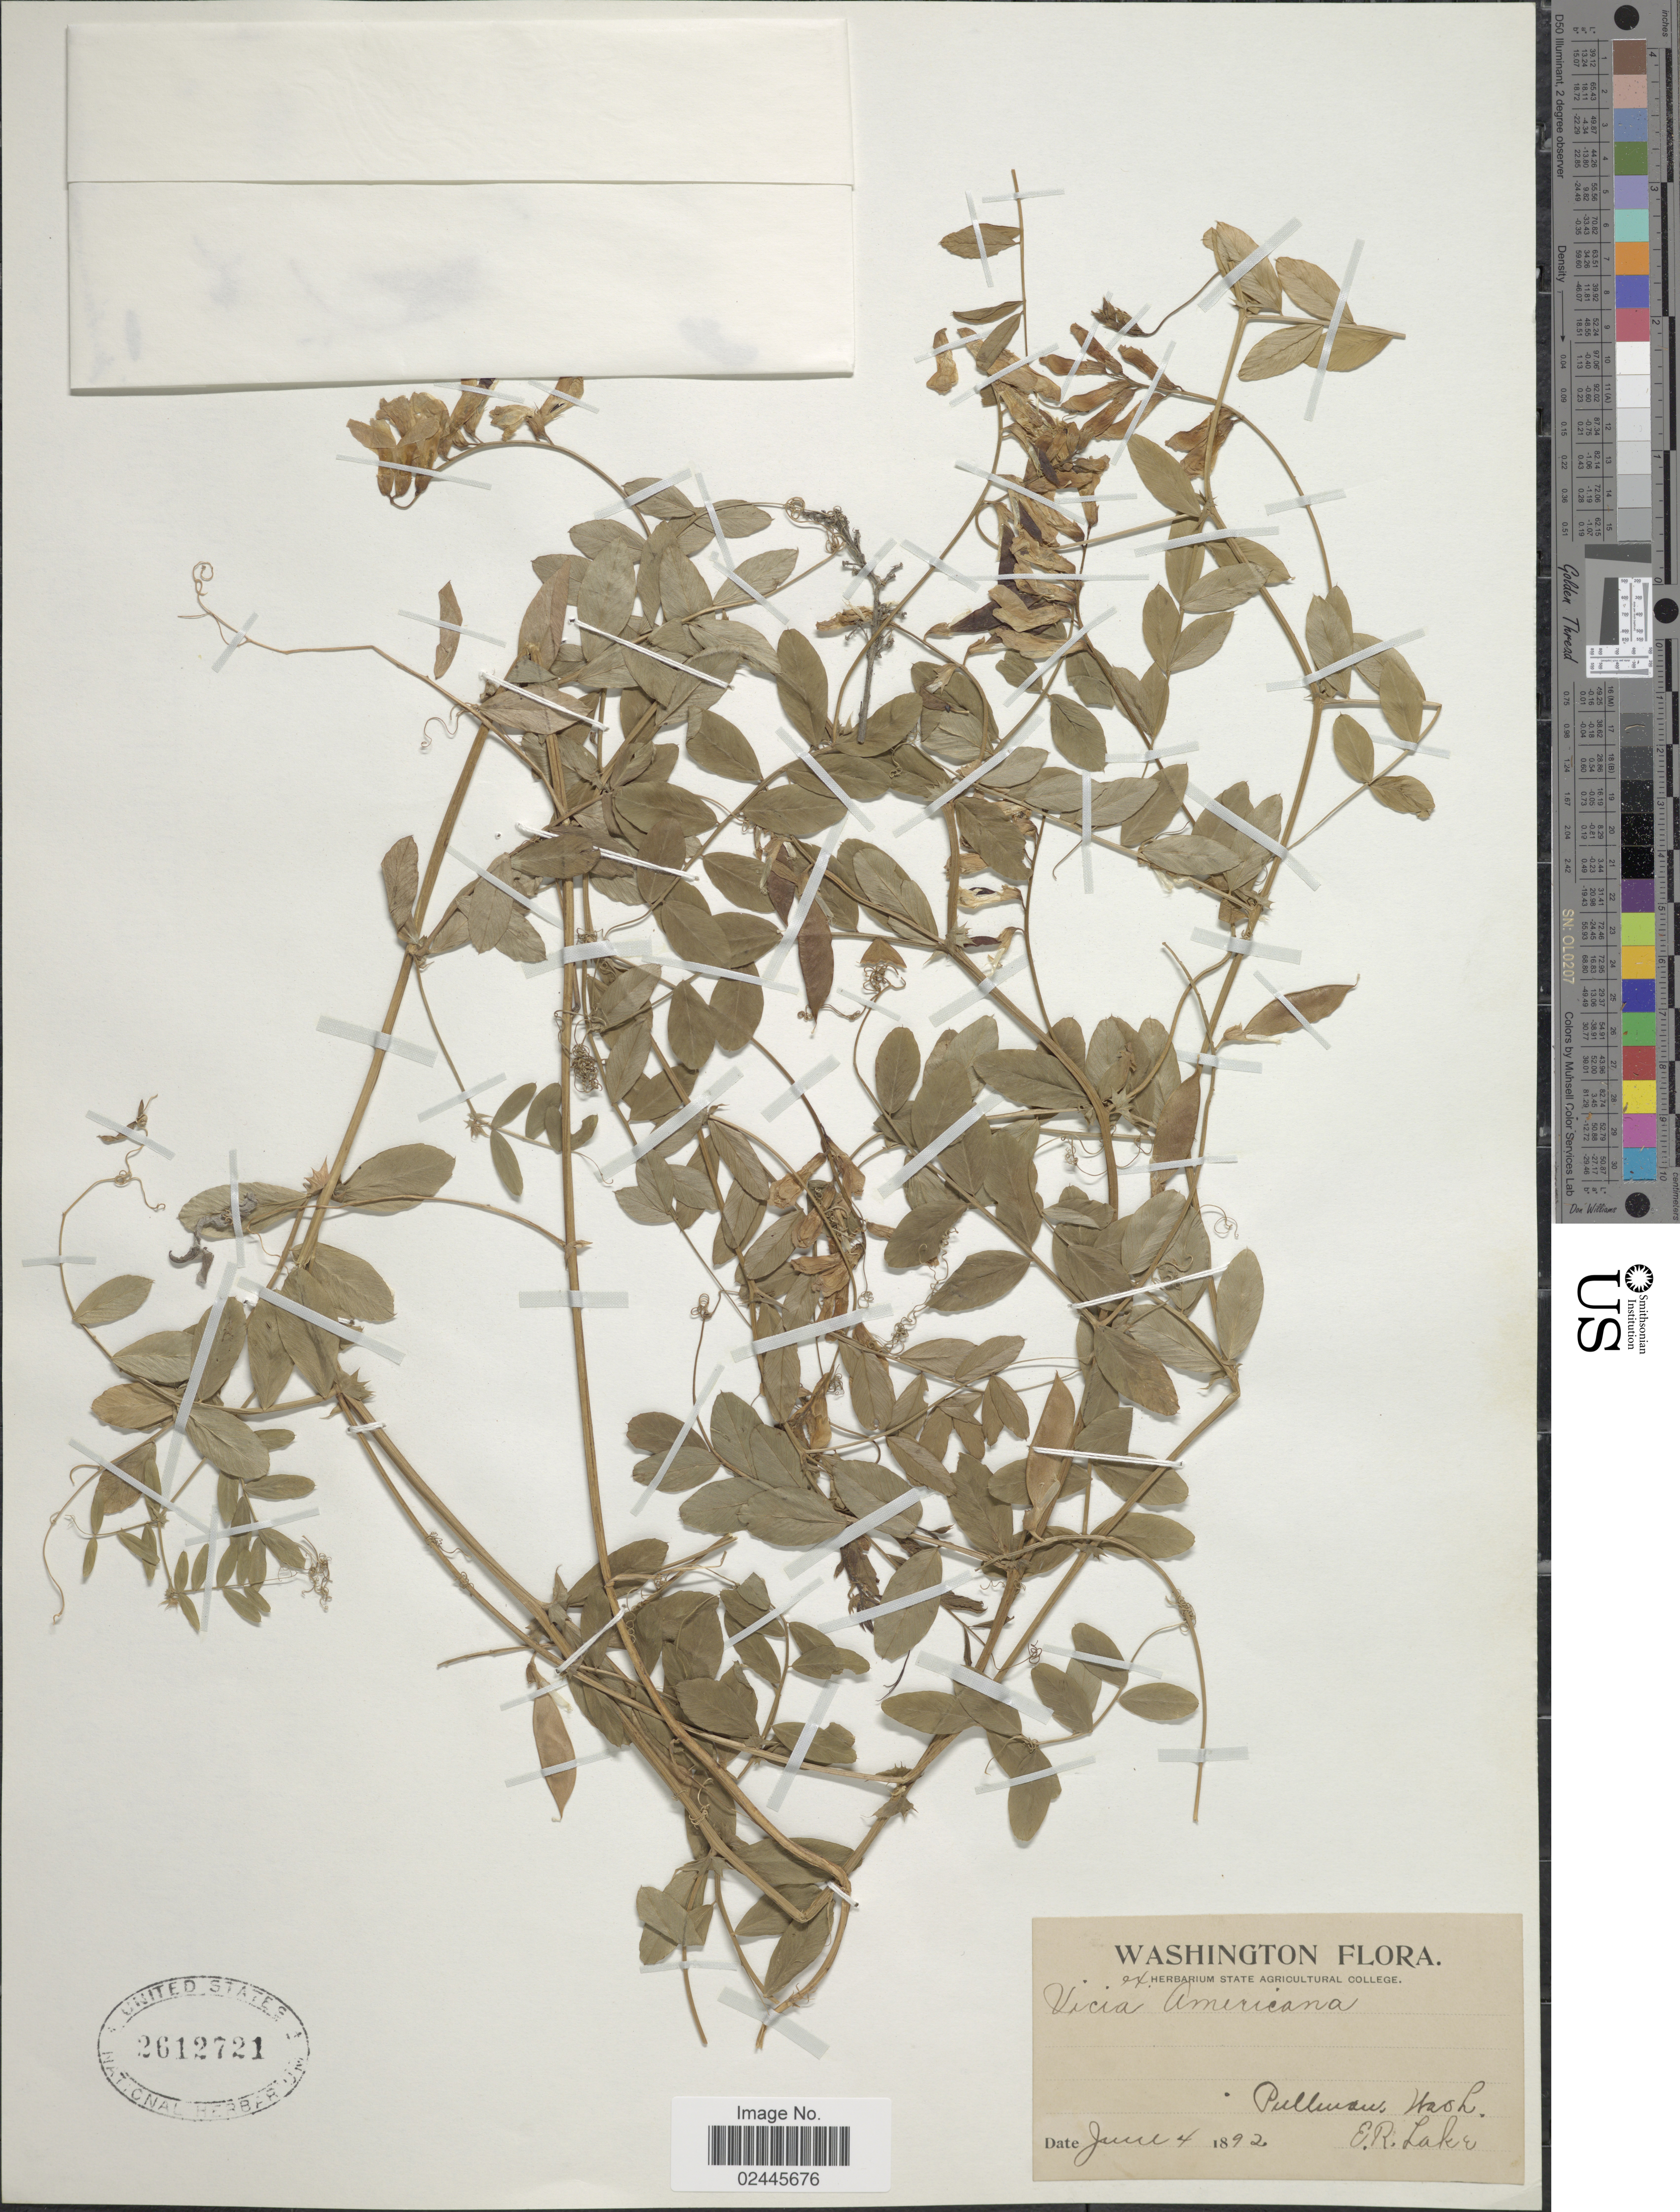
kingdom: Plantae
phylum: Tracheophyta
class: Magnoliopsida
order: Fabales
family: Fabaceae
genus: Vicia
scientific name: Vicia americana var. americana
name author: Muhl. ex Willd.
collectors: E. Lake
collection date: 1892-06-04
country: United States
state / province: Washington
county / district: Whitman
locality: Pullman.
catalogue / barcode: US 2612721